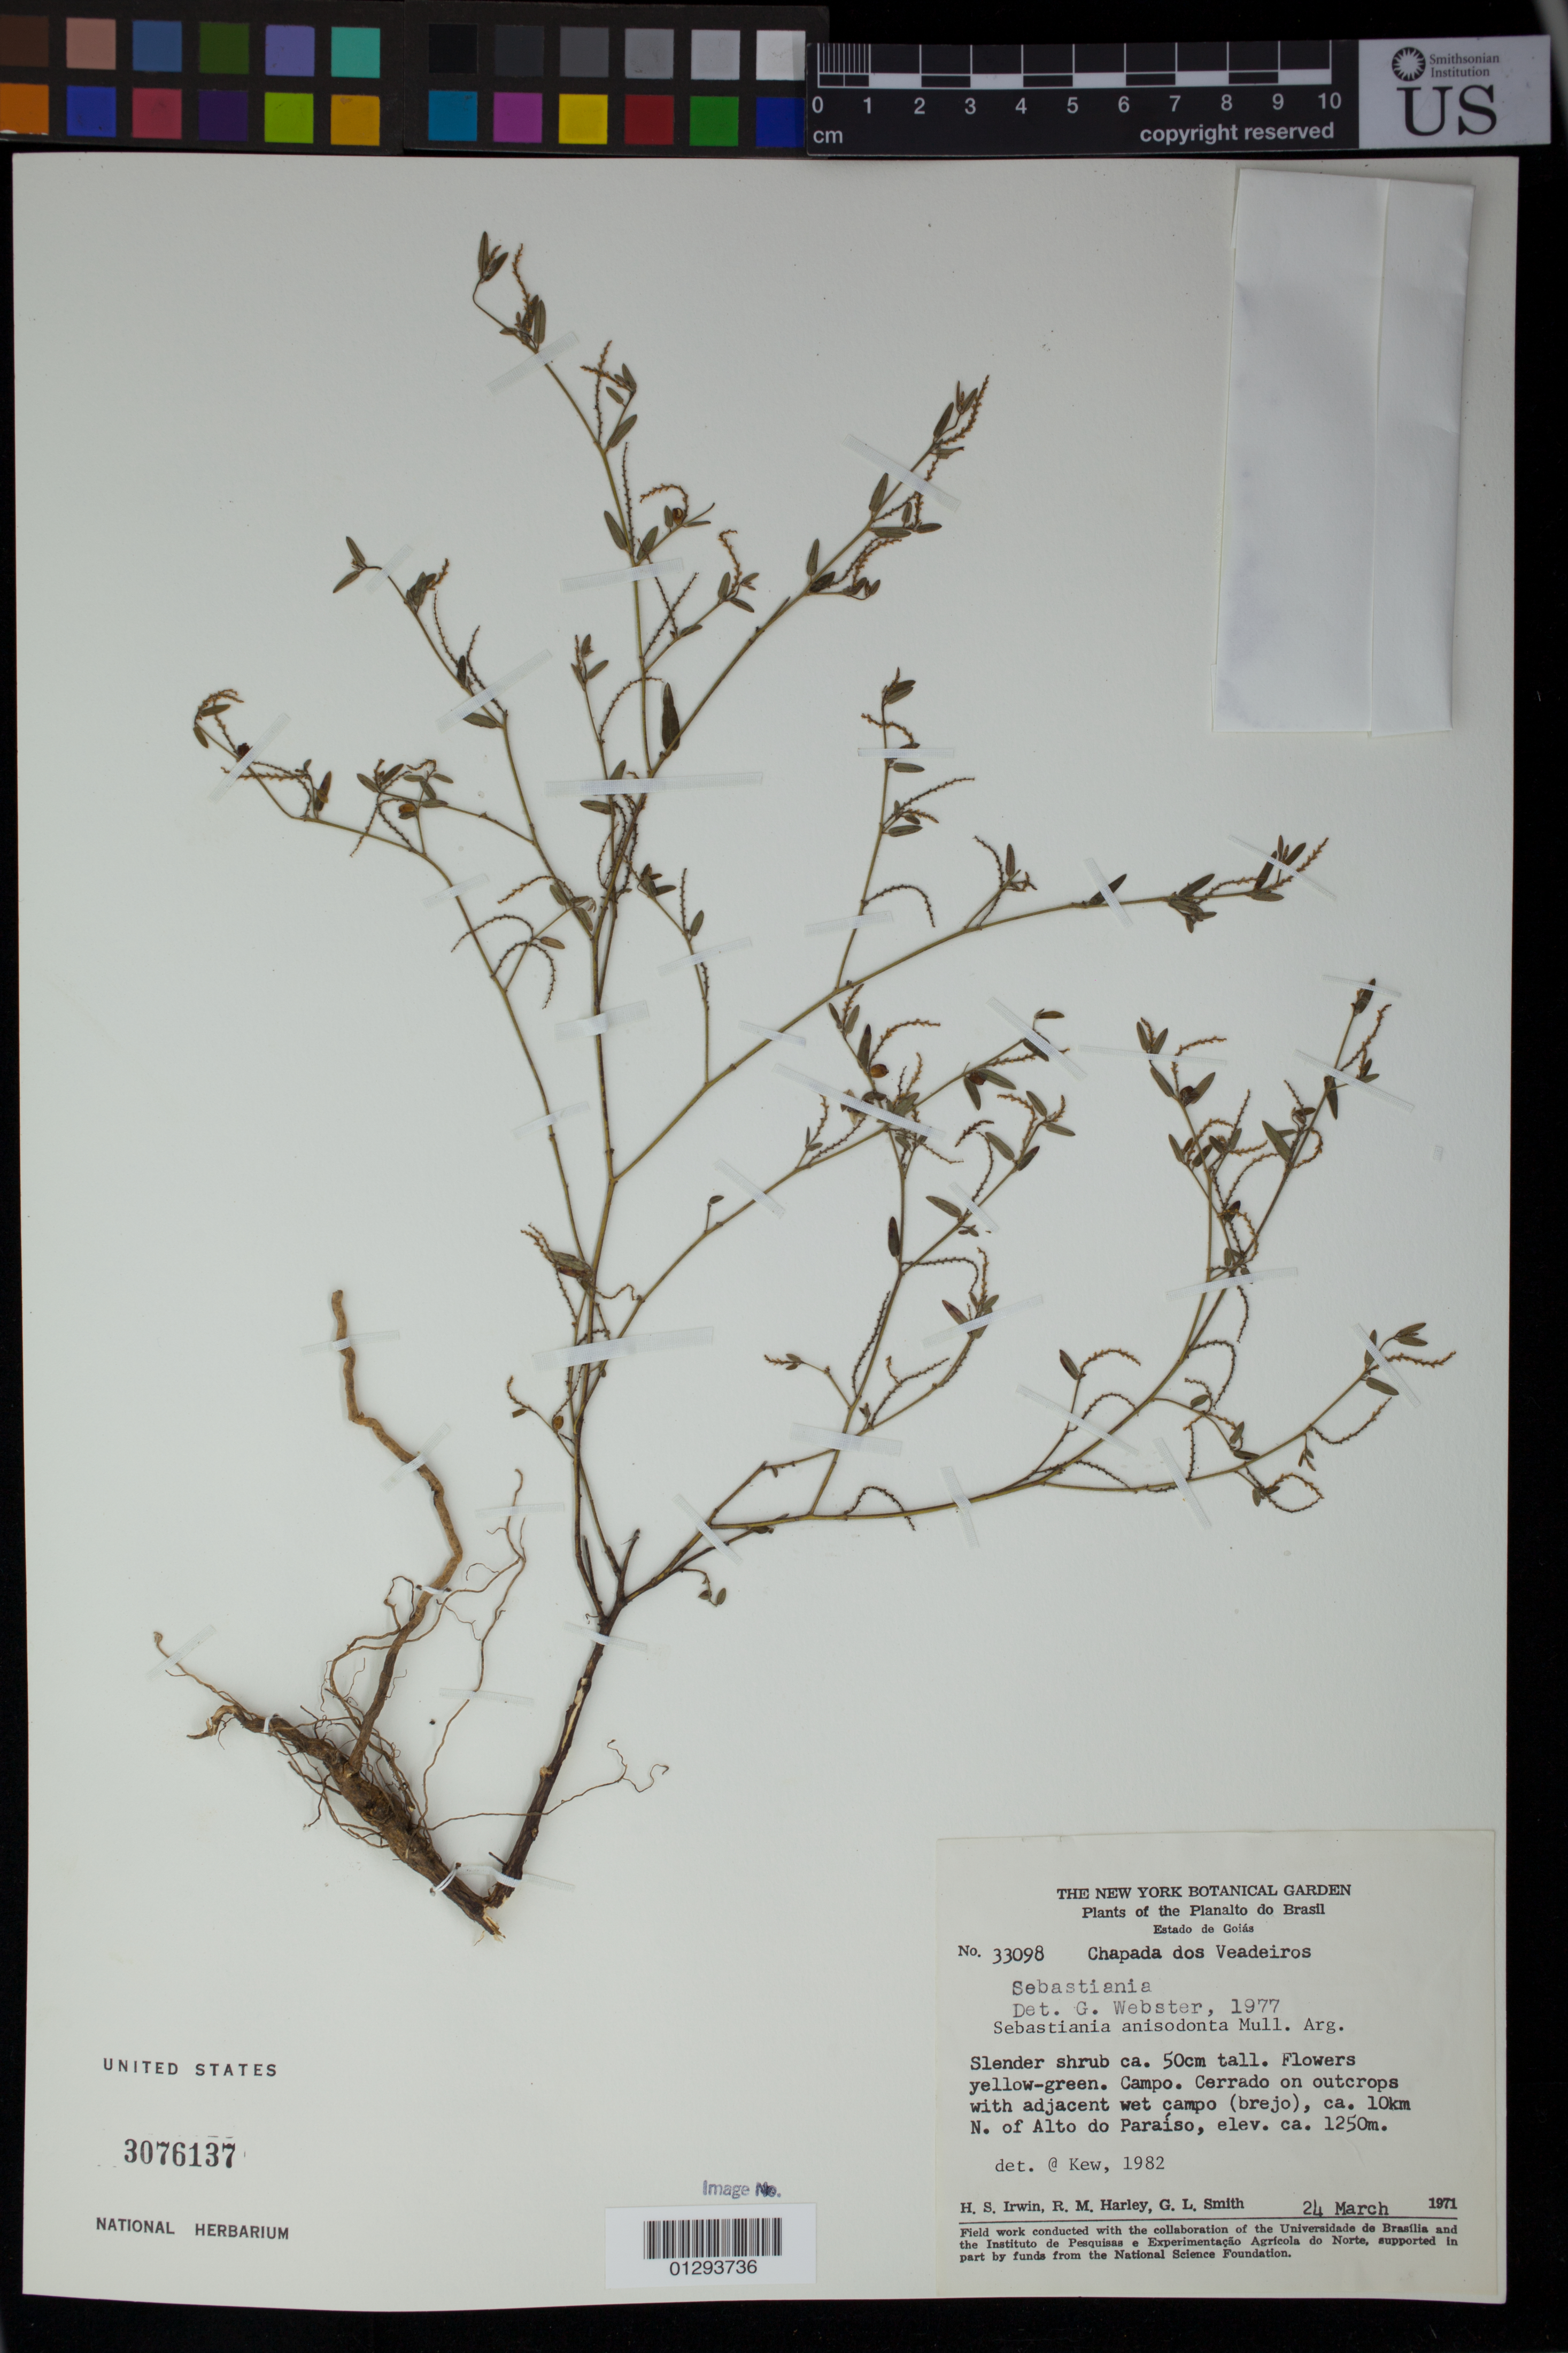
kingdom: Plantae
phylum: Tracheophyta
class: Magnoliopsida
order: Malpighiales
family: Euphorbiaceae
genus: Sebastiania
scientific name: Sebastiania anisodonta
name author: Müll. Arg.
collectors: H. Irwin, R. M. Harley & G. L. Smith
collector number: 33098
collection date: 1971-03-24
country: Brazil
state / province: Goiás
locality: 10 km N. of Alto do Paraiso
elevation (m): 1250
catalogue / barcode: US 3076137